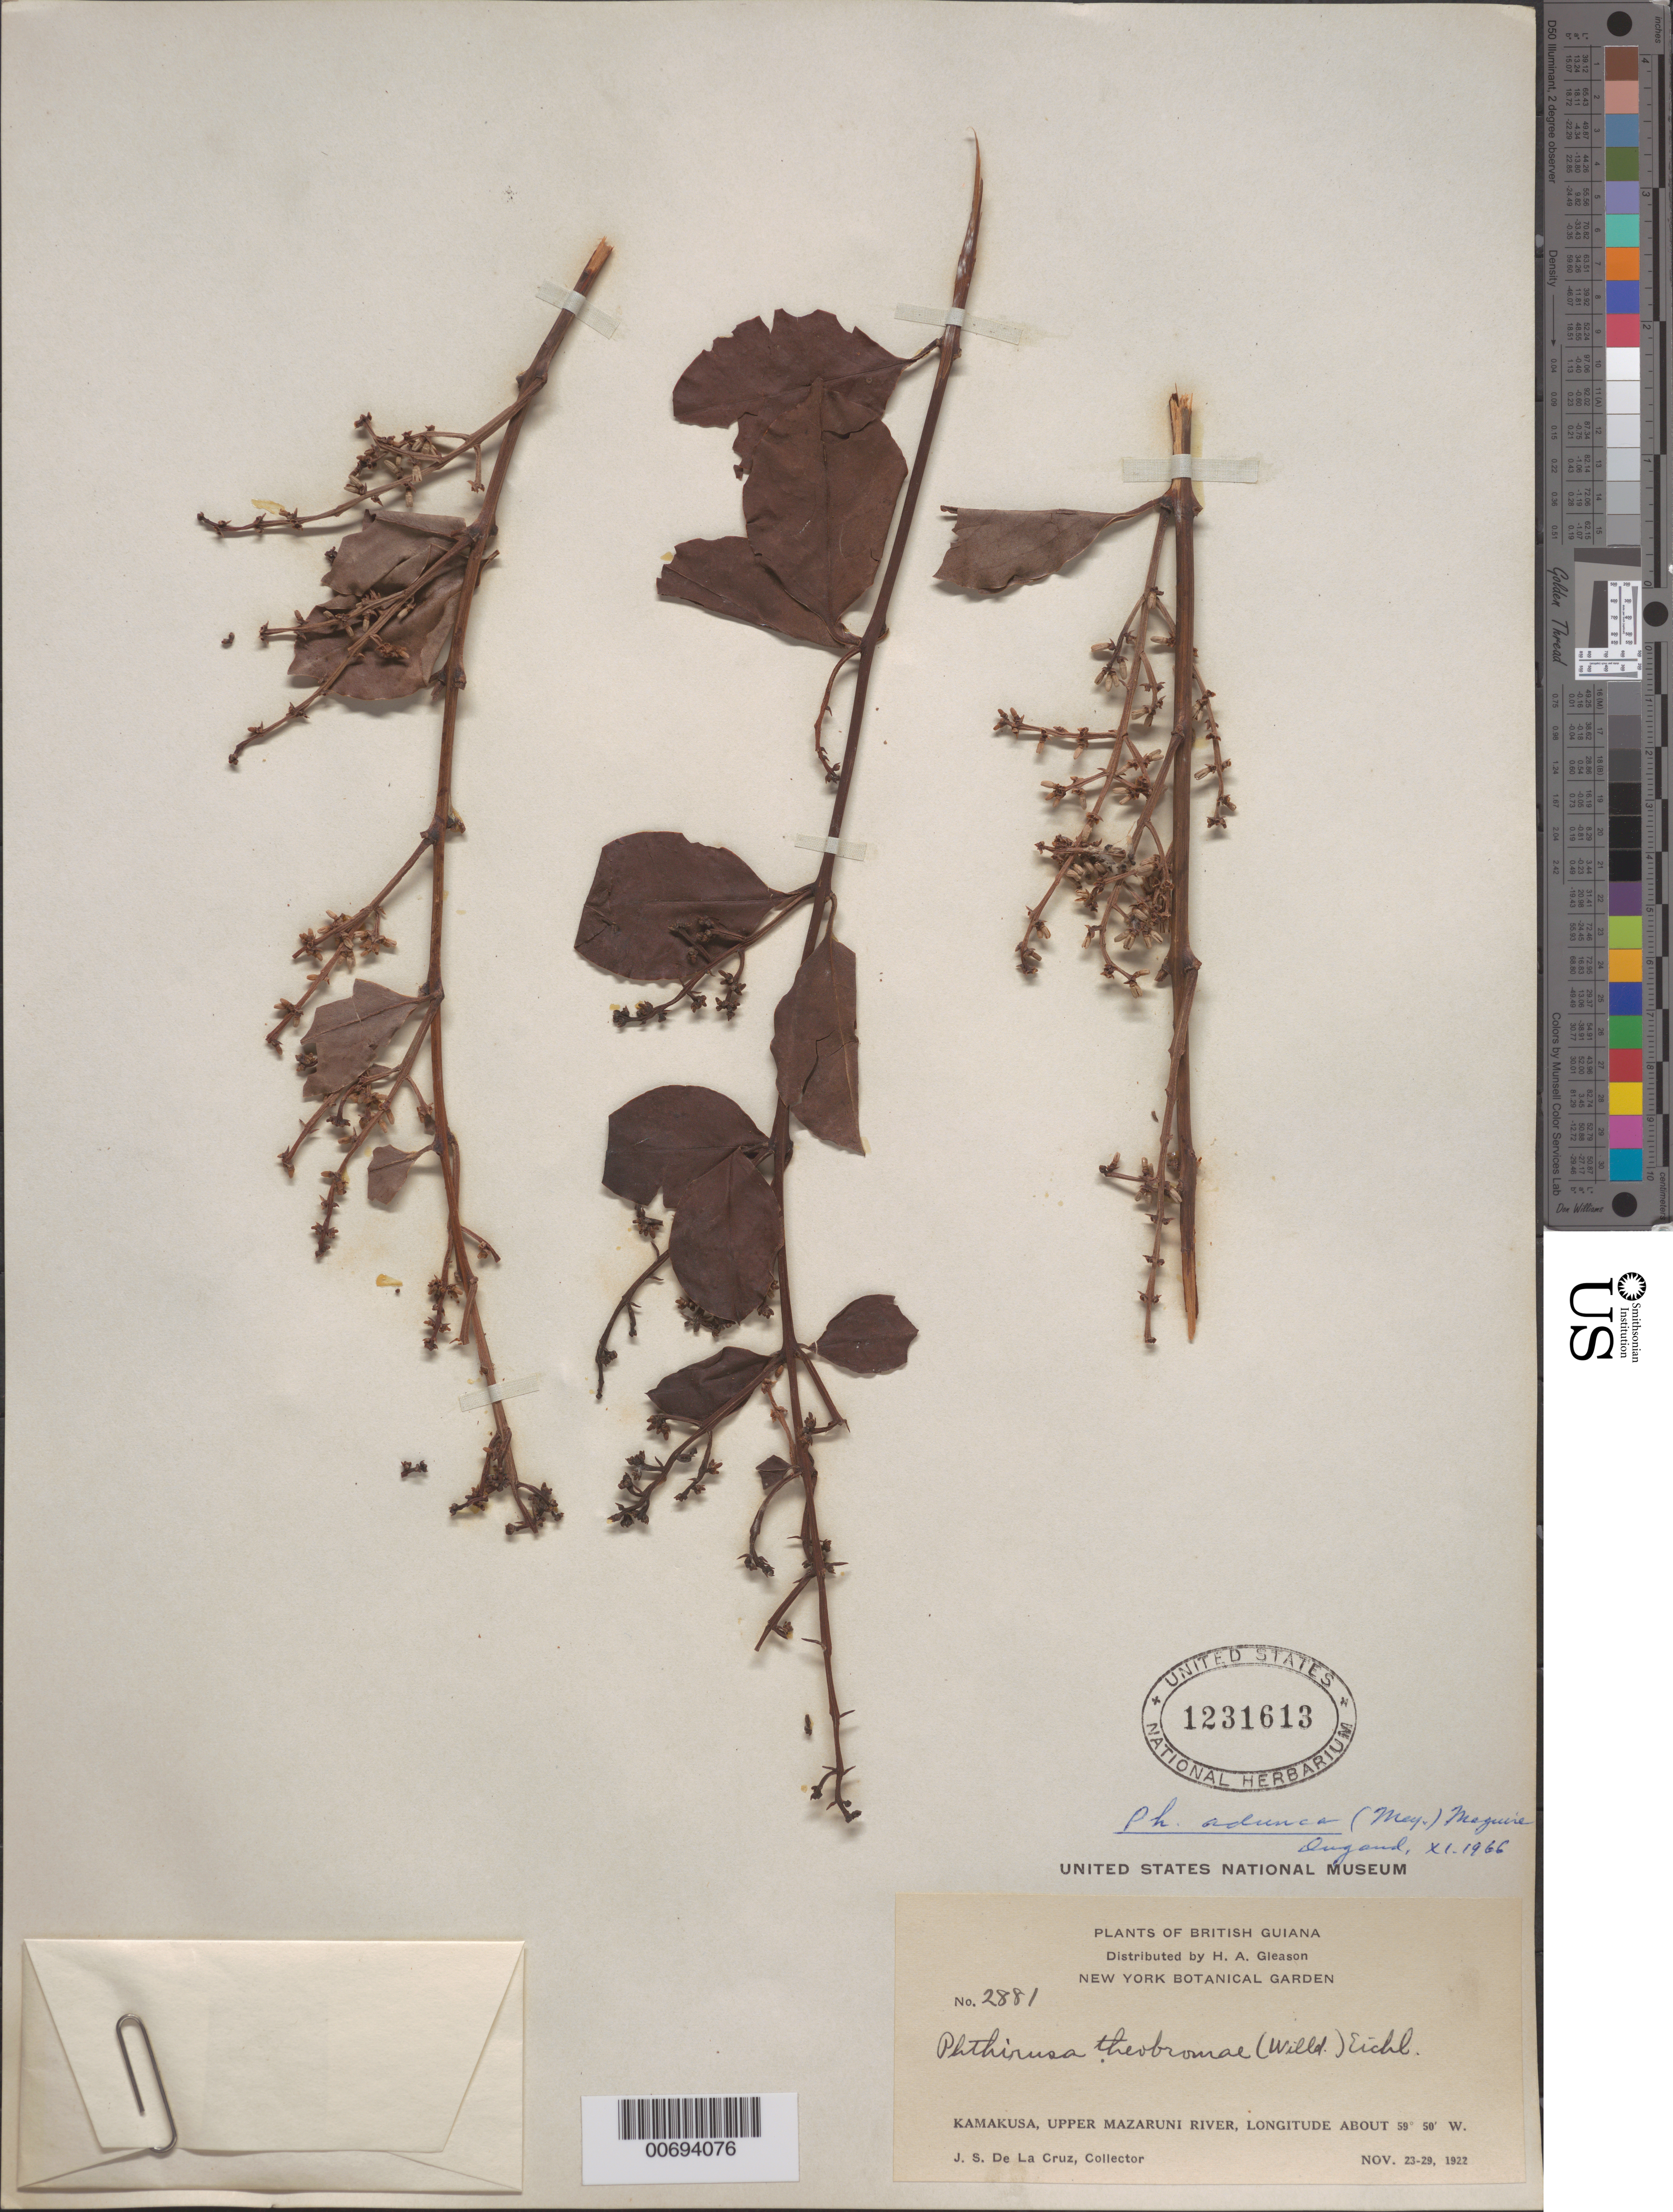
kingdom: Plantae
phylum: Tracheophyta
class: Magnoliopsida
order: Santalales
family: Loranthaceae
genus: Phthirusa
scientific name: Phthirusa adunca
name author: (G. Mey.) Maguire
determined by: Dugand, --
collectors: J. S. de la Cruz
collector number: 2881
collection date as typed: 23-Nov-22 to 29-Nov-22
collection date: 1922-11-23/1922-11-29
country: Guyana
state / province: Cuyuni-Mazaruni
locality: Kamakusa, Upper Mazaruni R.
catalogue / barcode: US 1231613